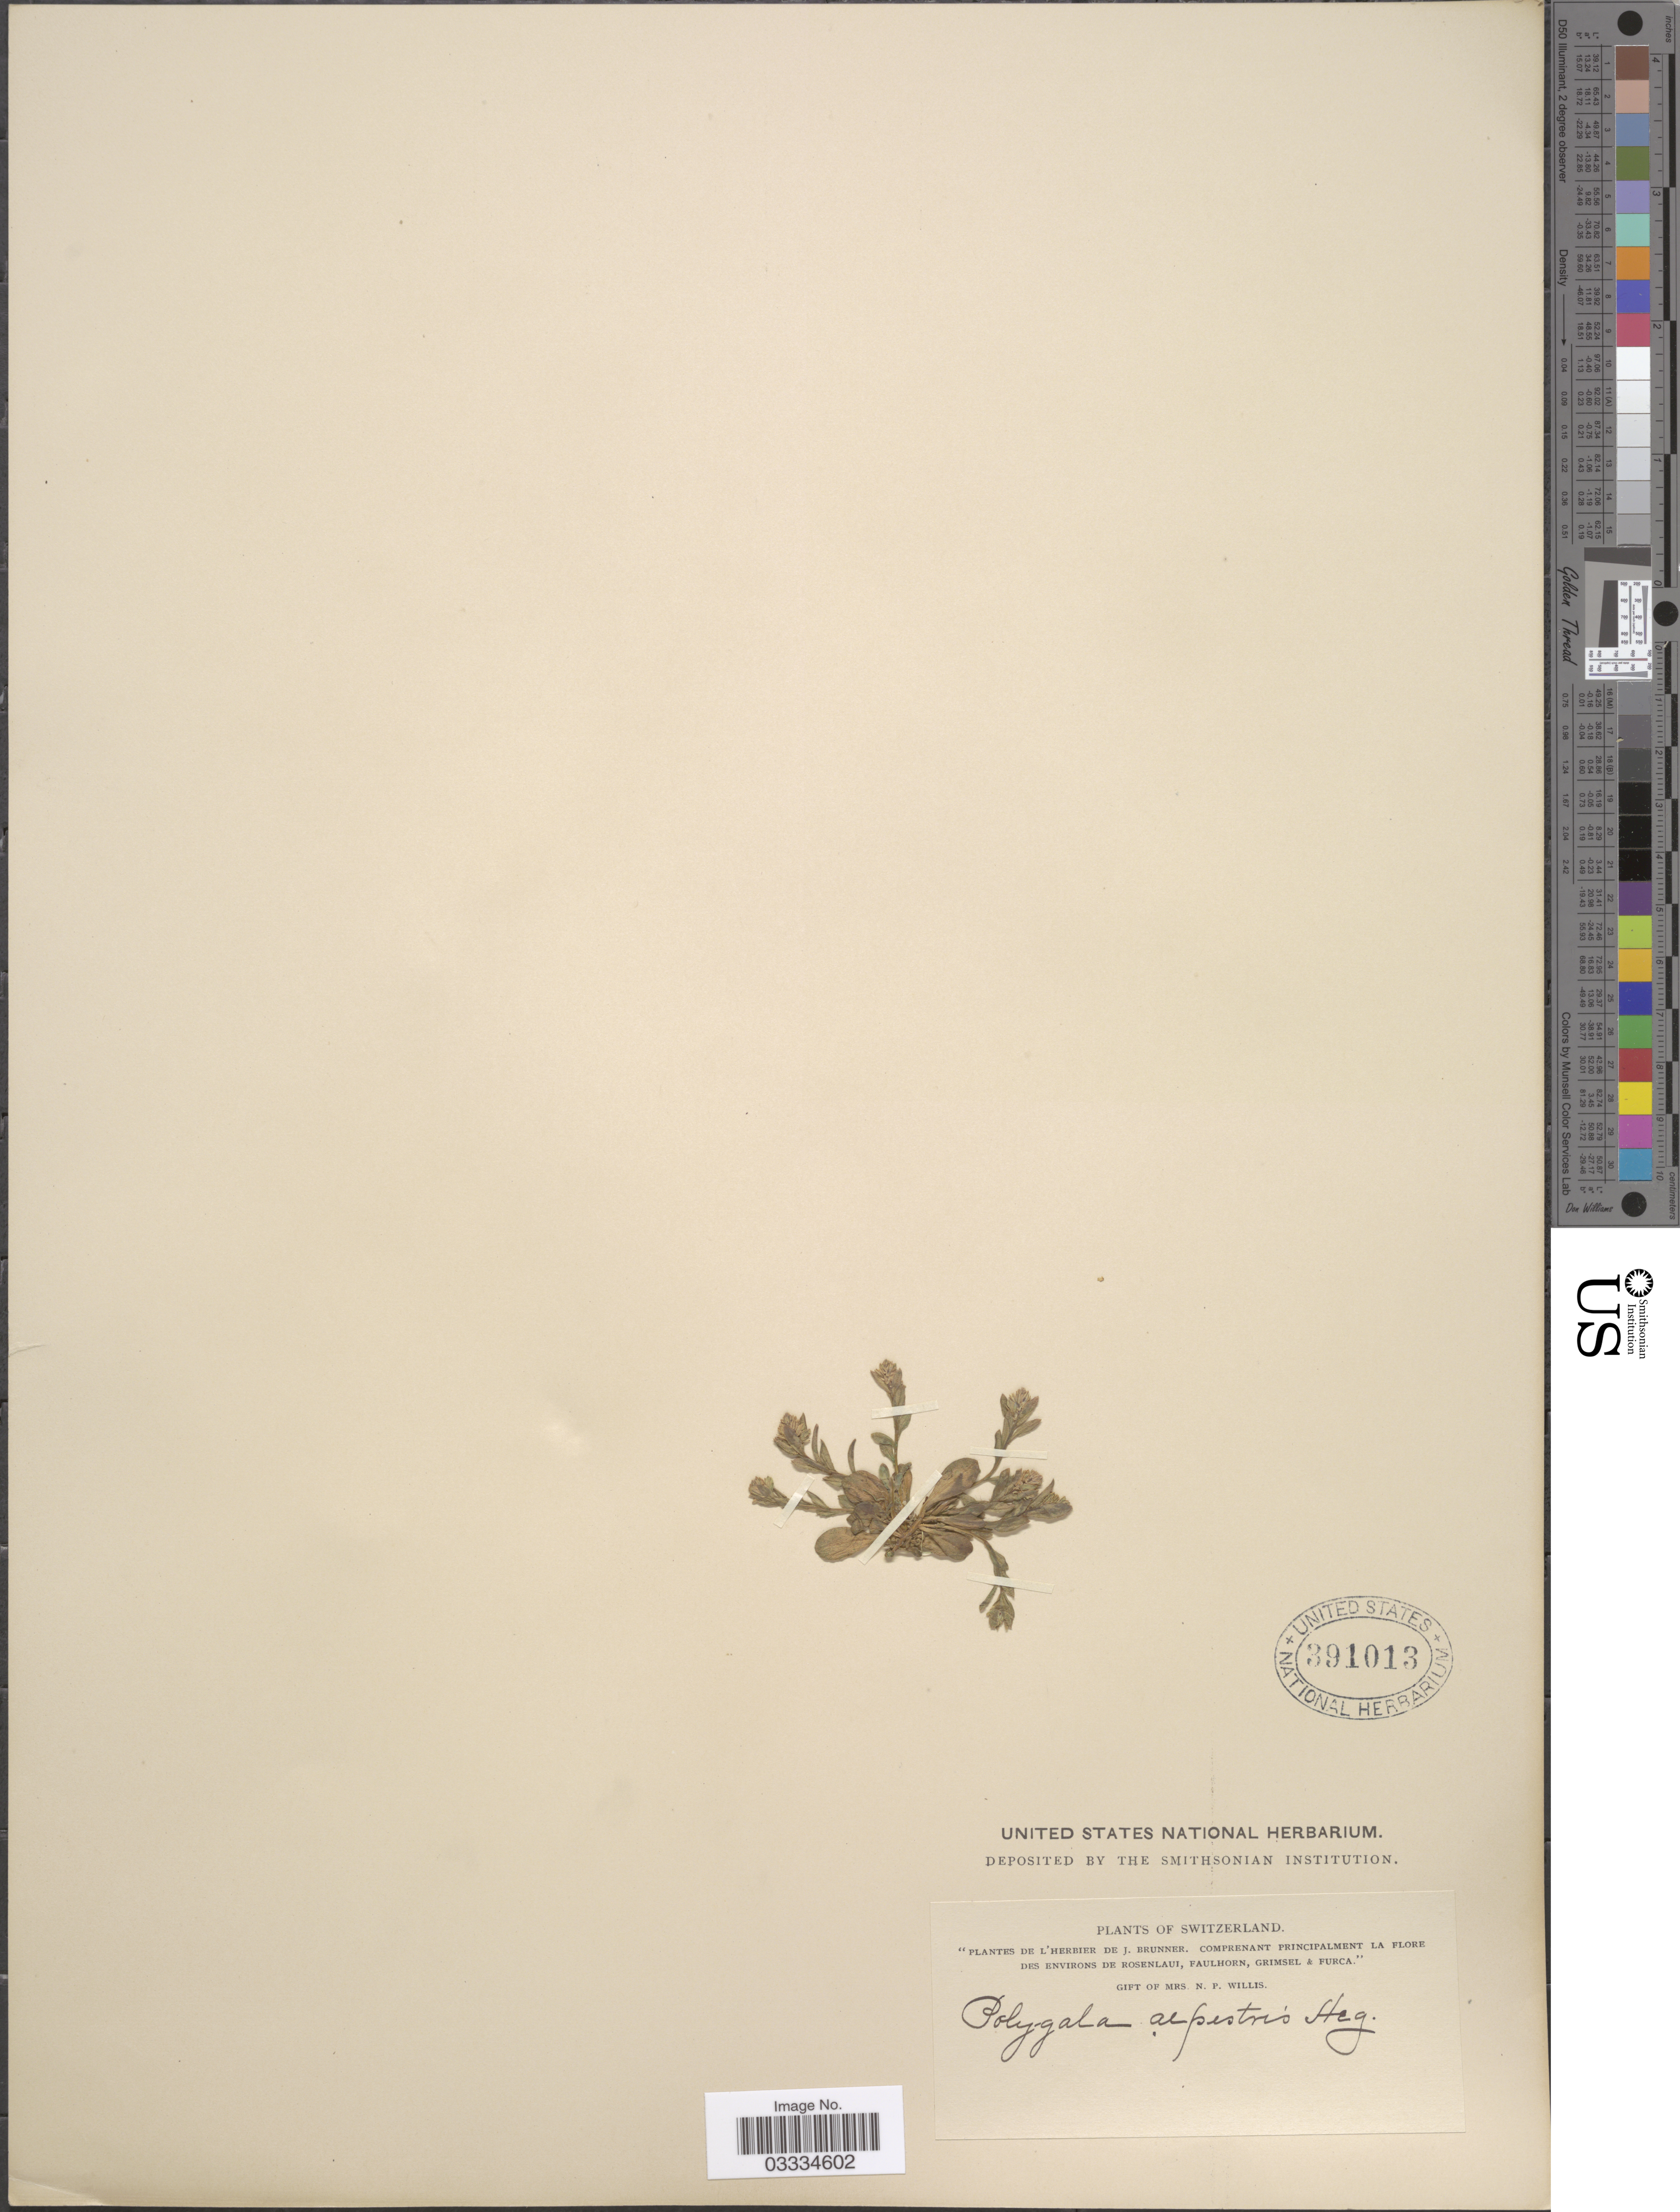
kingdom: Plantae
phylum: Tracheophyta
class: Magnoliopsida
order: Fabales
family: Polygalaceae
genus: Polygala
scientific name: Polygala alpestris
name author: Rchb.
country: Switzerland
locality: Environs de Rosenlaui, Faulhorn, Grimsel & Furca.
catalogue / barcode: US 391013